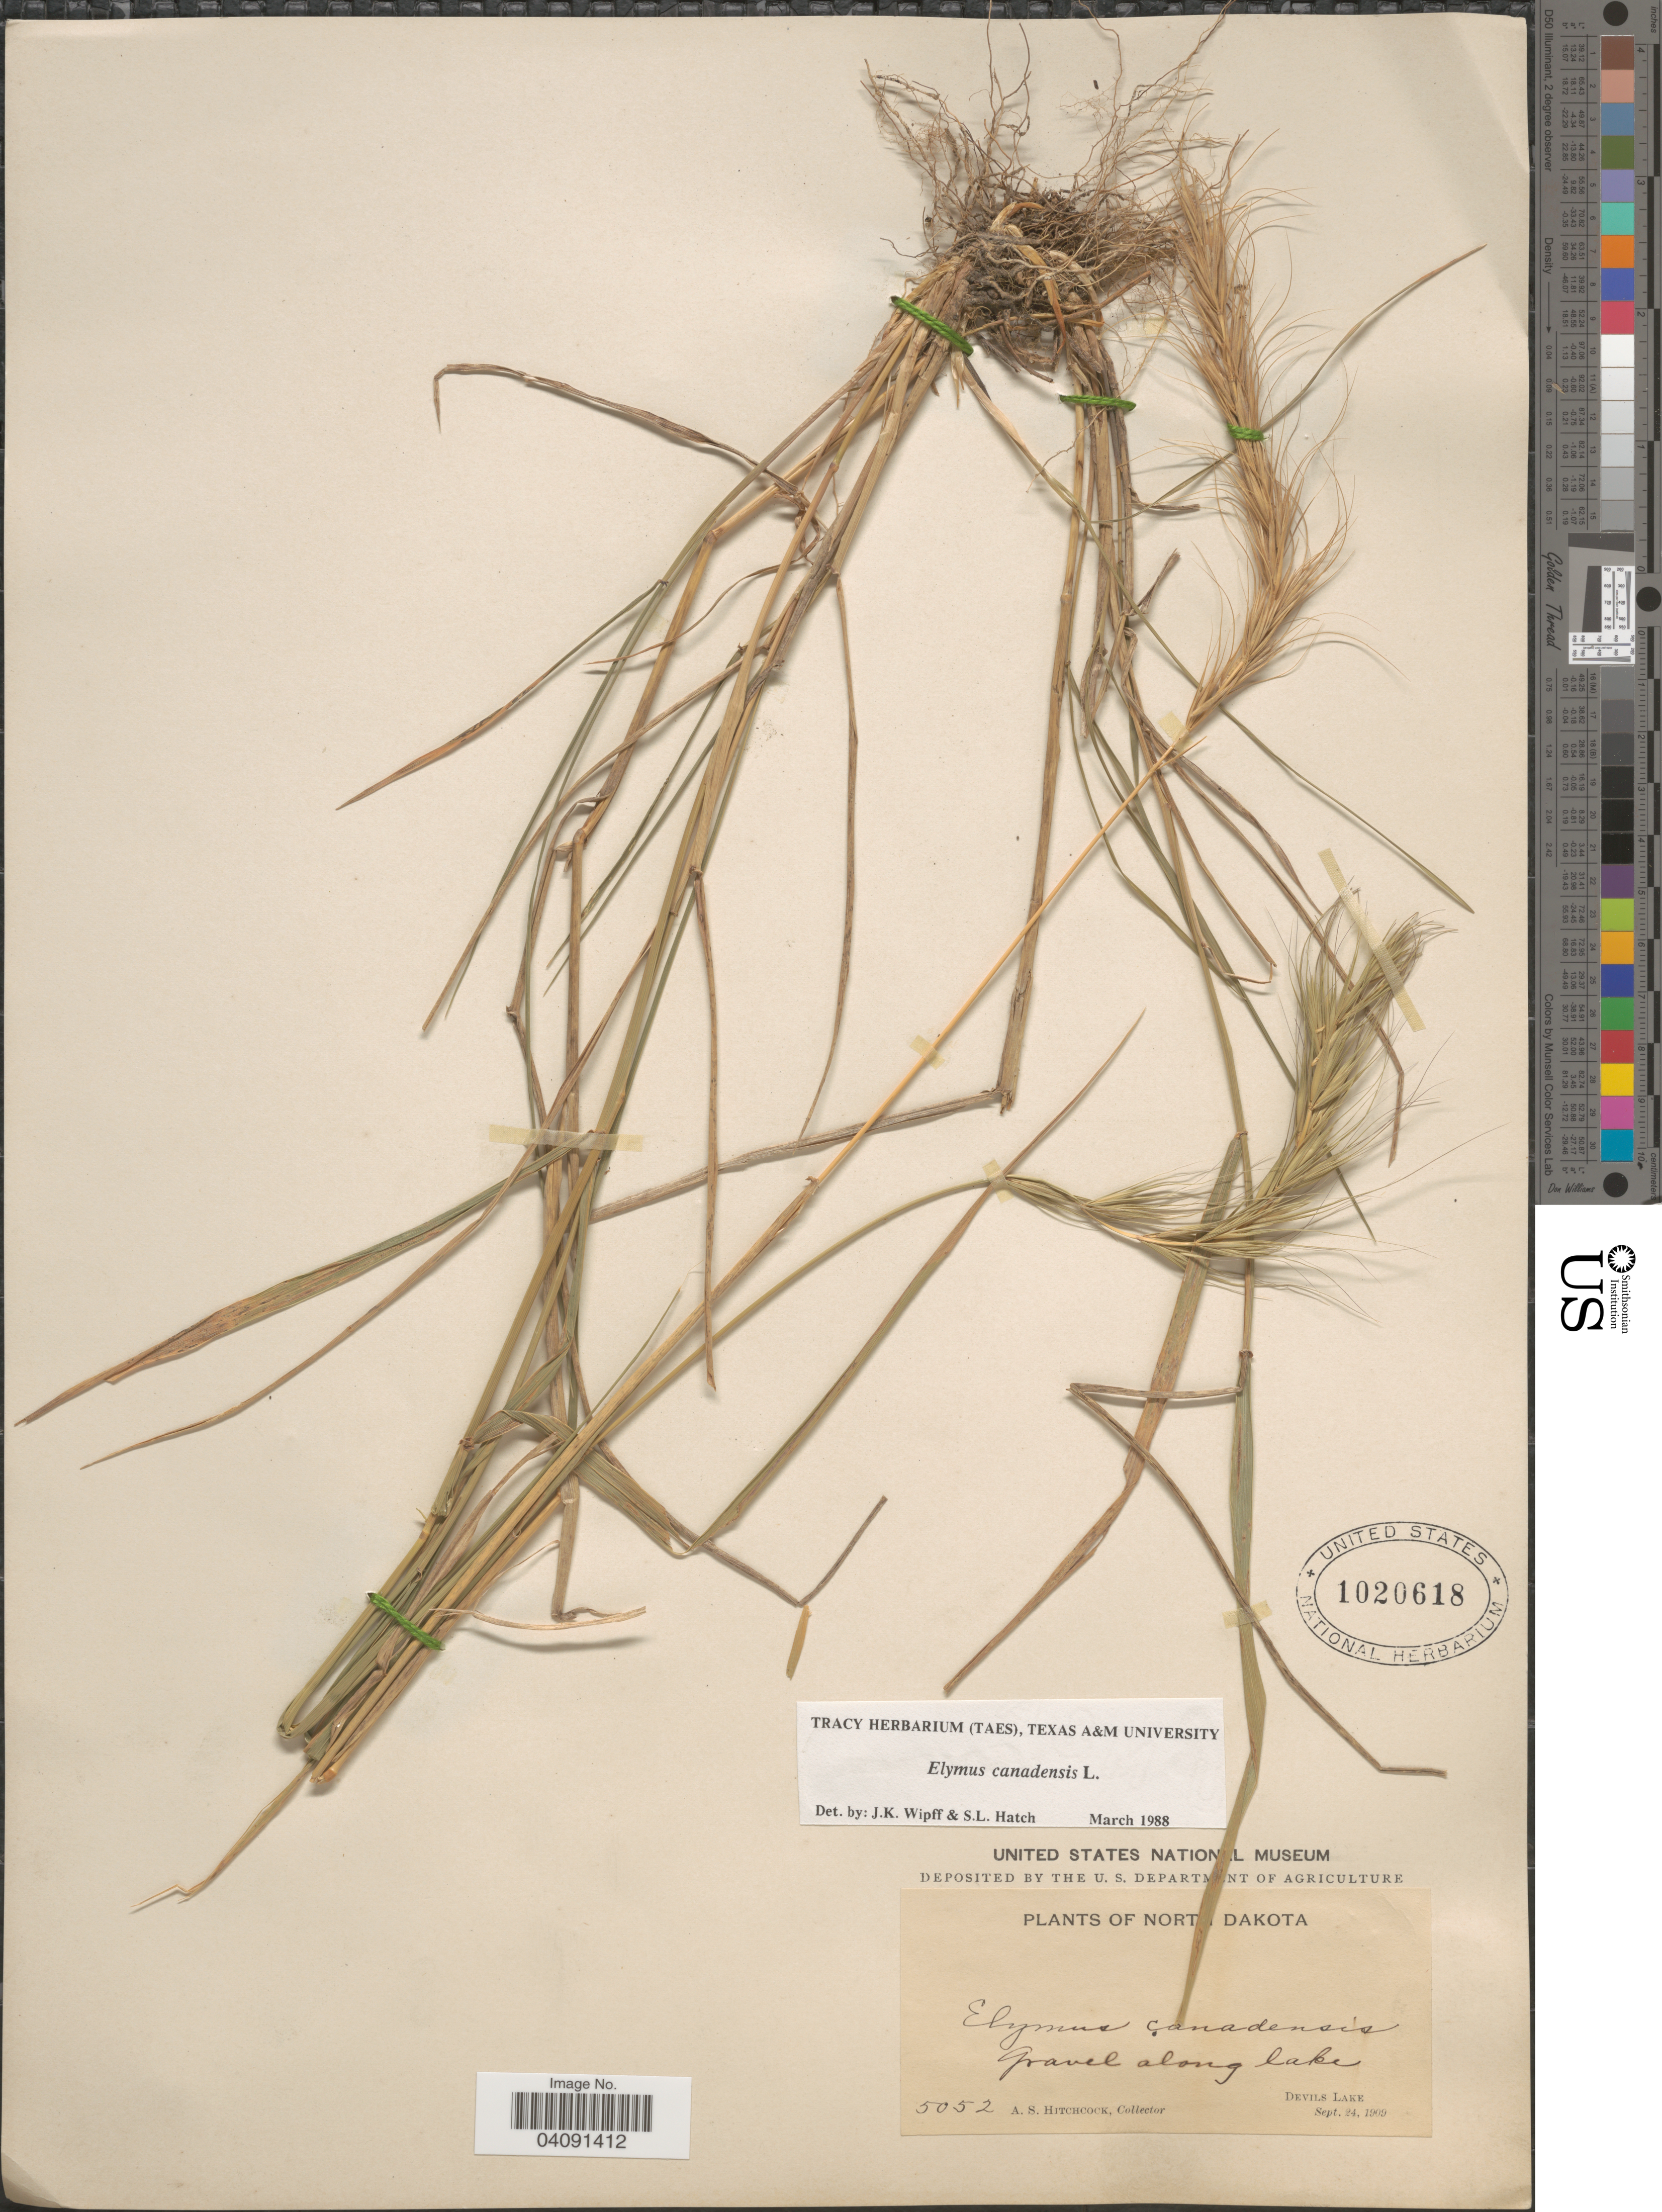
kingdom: Plantae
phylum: Tracheophyta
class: Liliopsida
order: Poales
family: Poaceae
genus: Elymus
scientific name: Elymus canadensis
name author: L.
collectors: A. S. Hitchcock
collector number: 5052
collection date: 1909-09-24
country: United States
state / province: North Dakota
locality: Gravel along lake. Devils Lake.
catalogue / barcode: US 1020618